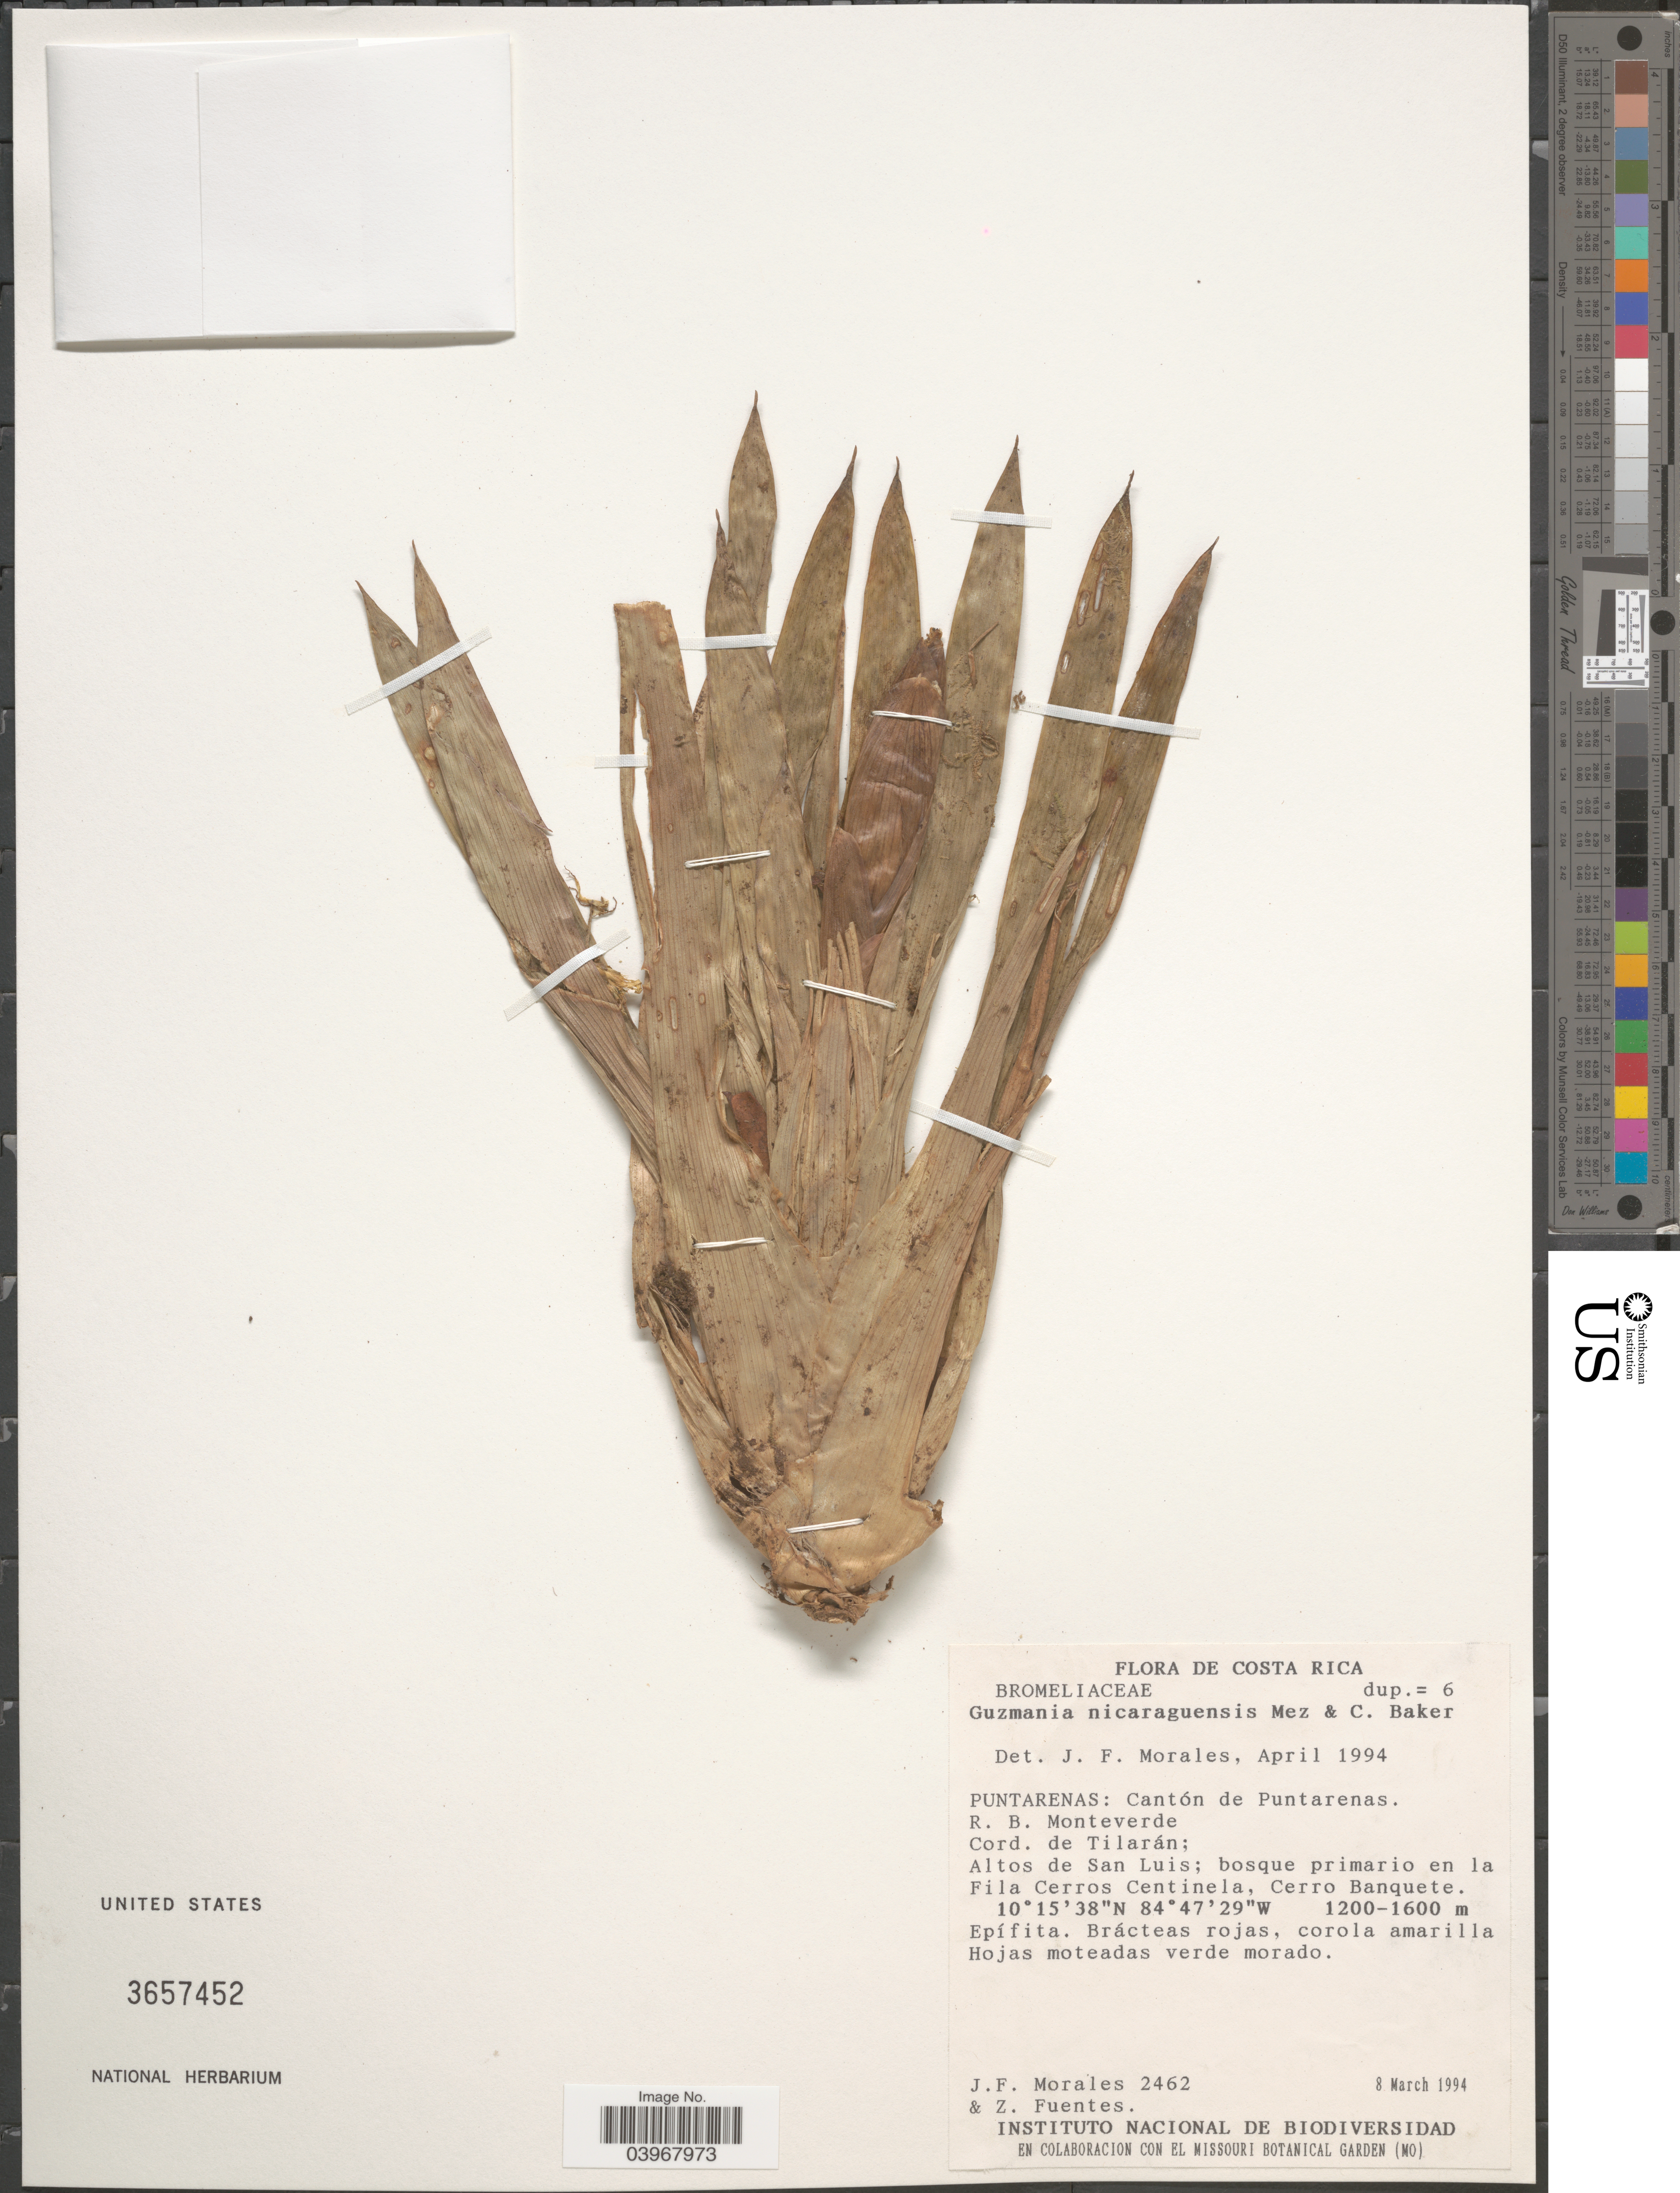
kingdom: Plantae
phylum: Tracheophyta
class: Liliopsida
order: Poales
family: Bromeliaceae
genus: Guzmania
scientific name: Guzmania nicaraguensis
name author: Mez & Mez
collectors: J. Morales & Z. Fuentes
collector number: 2462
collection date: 1994-03-08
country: Costa Rica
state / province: Puntarenas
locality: Cantón de Puntarenas. R. B. Monteverde. Cord. de Tilarán; Altos de San Luis; bosque primario en la Fila Cerros Centinela, Cerro Banquete.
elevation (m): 1200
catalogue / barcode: US 3657452